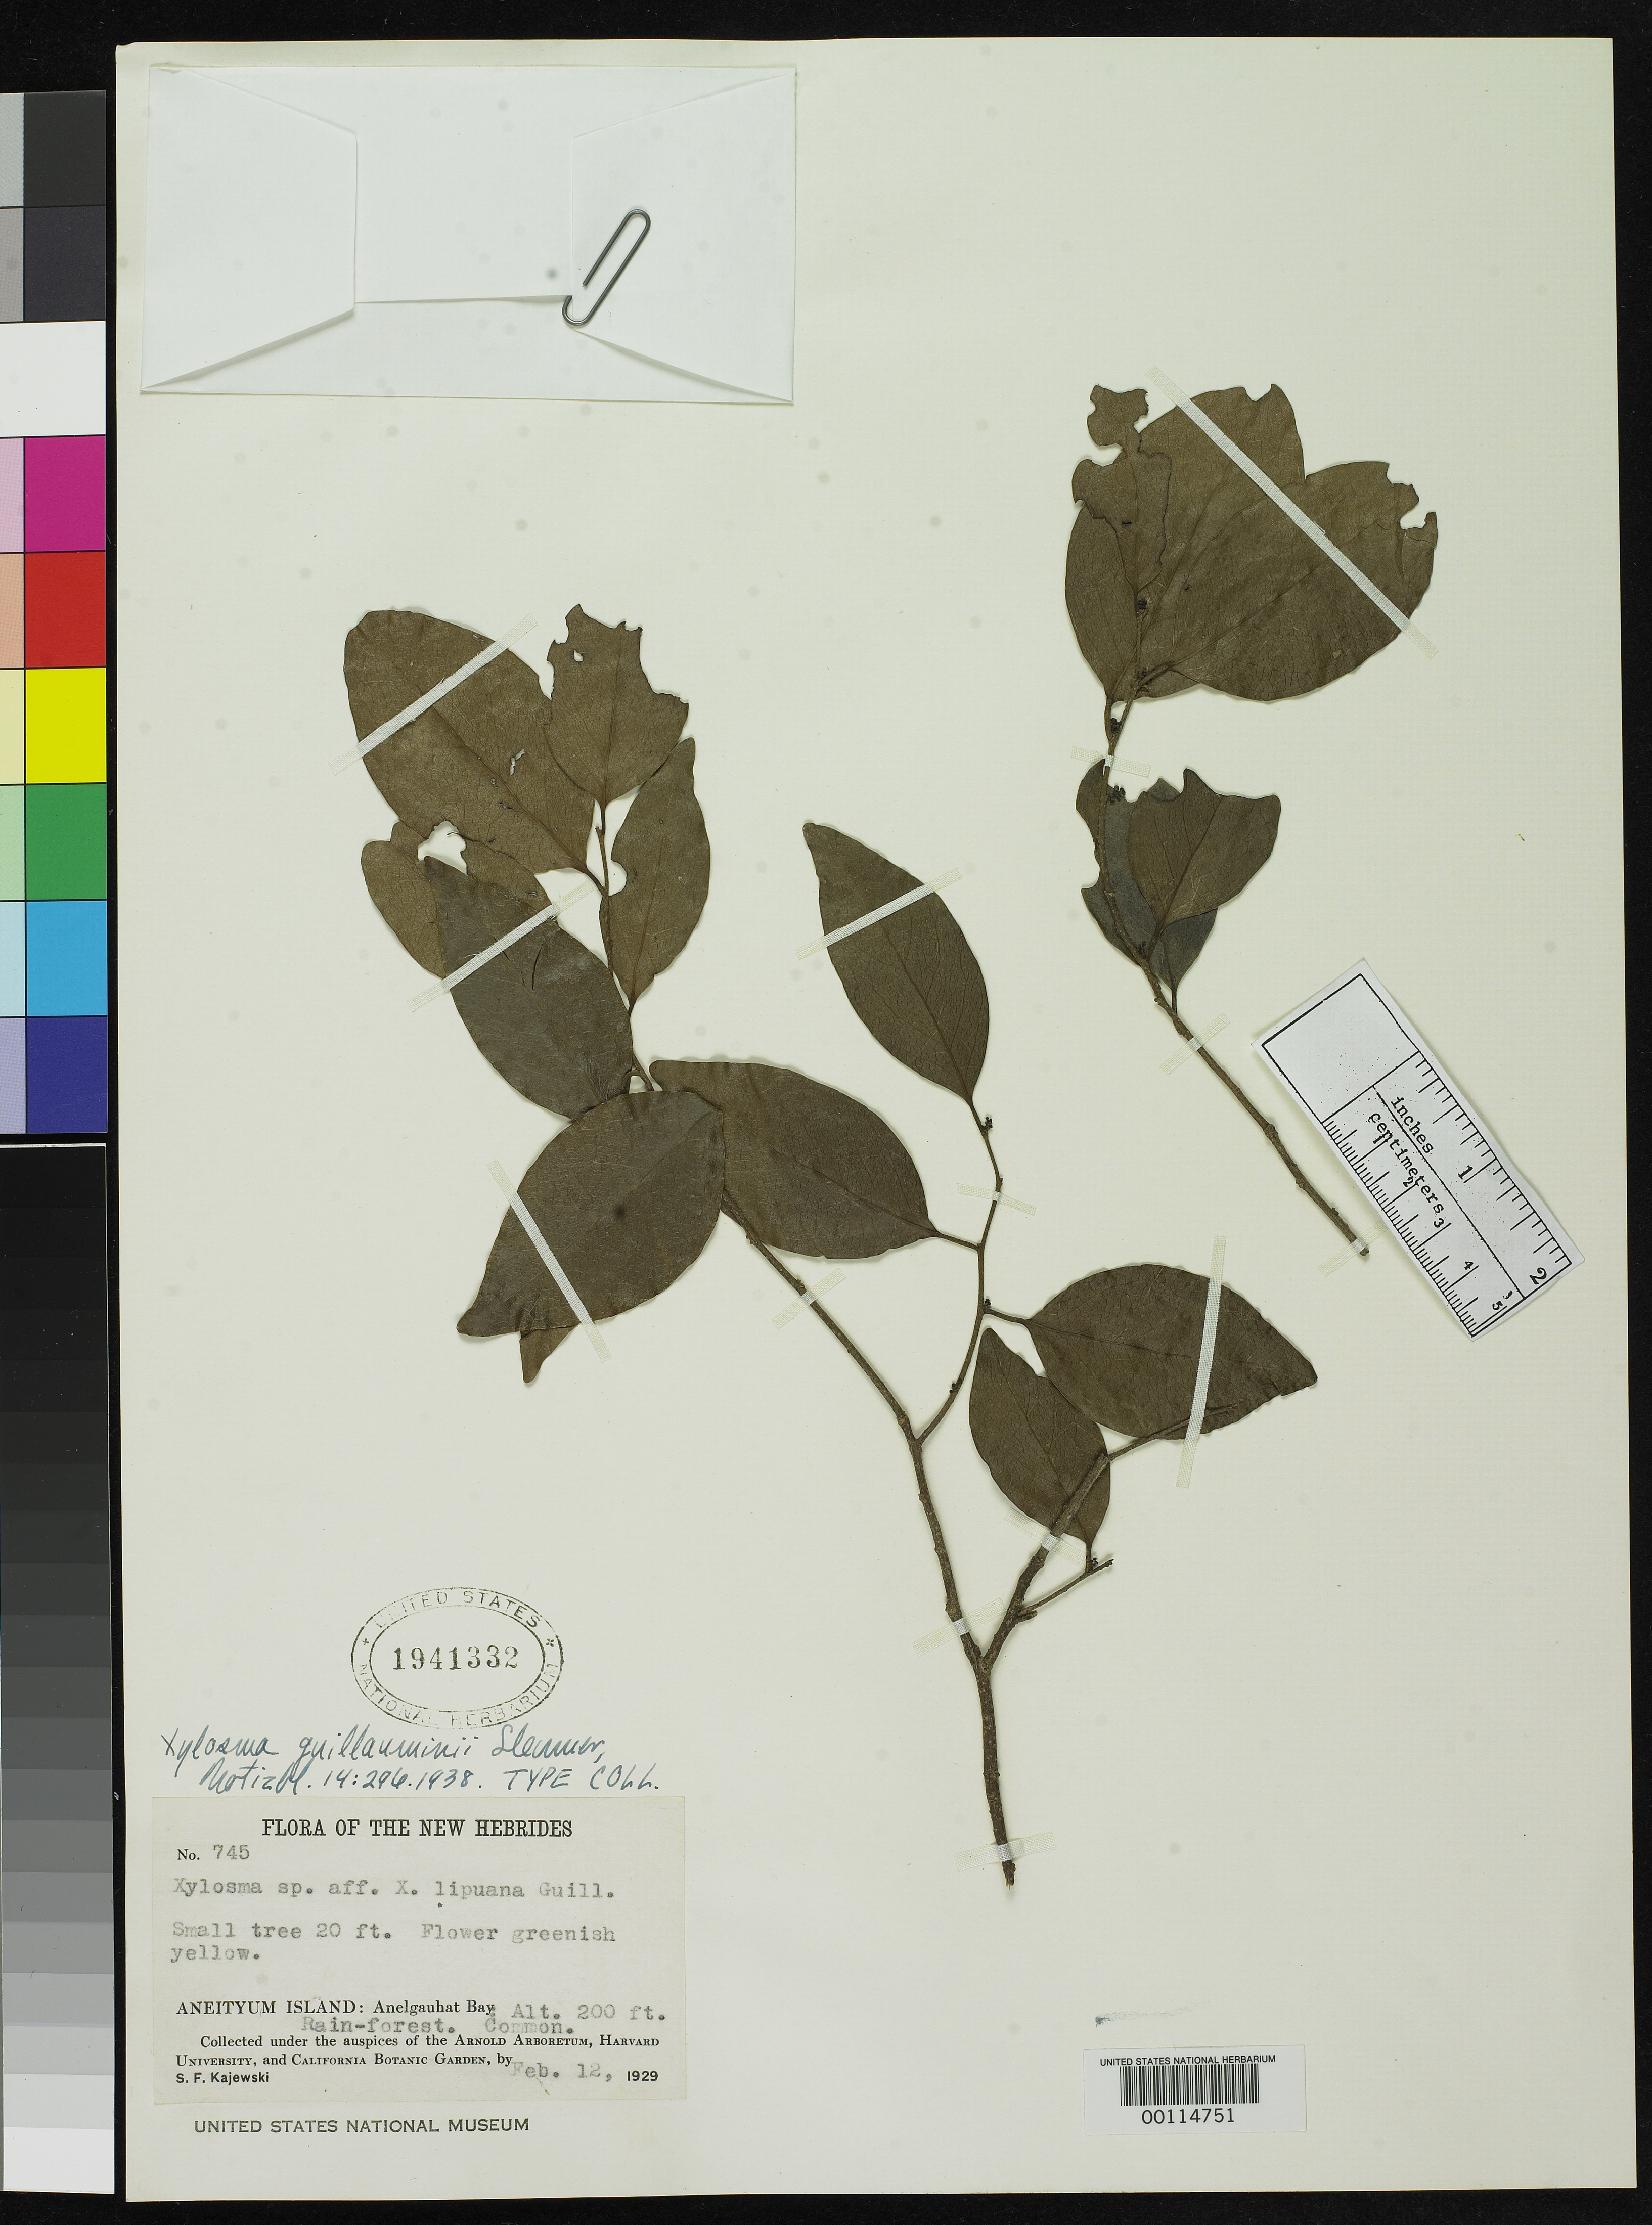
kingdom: Plantae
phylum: Tracheophyta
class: Magnoliopsida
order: Malpighiales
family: Salicaceae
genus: Xylosma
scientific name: Xylosma guillauminii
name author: Sleumer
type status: Isotype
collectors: S. Kajewski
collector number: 745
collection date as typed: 12 Feb 1929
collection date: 1929-02-12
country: Vanuatu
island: Anatom [Aneityum]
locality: Anelgauhat Bay.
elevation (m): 61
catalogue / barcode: US 1941332